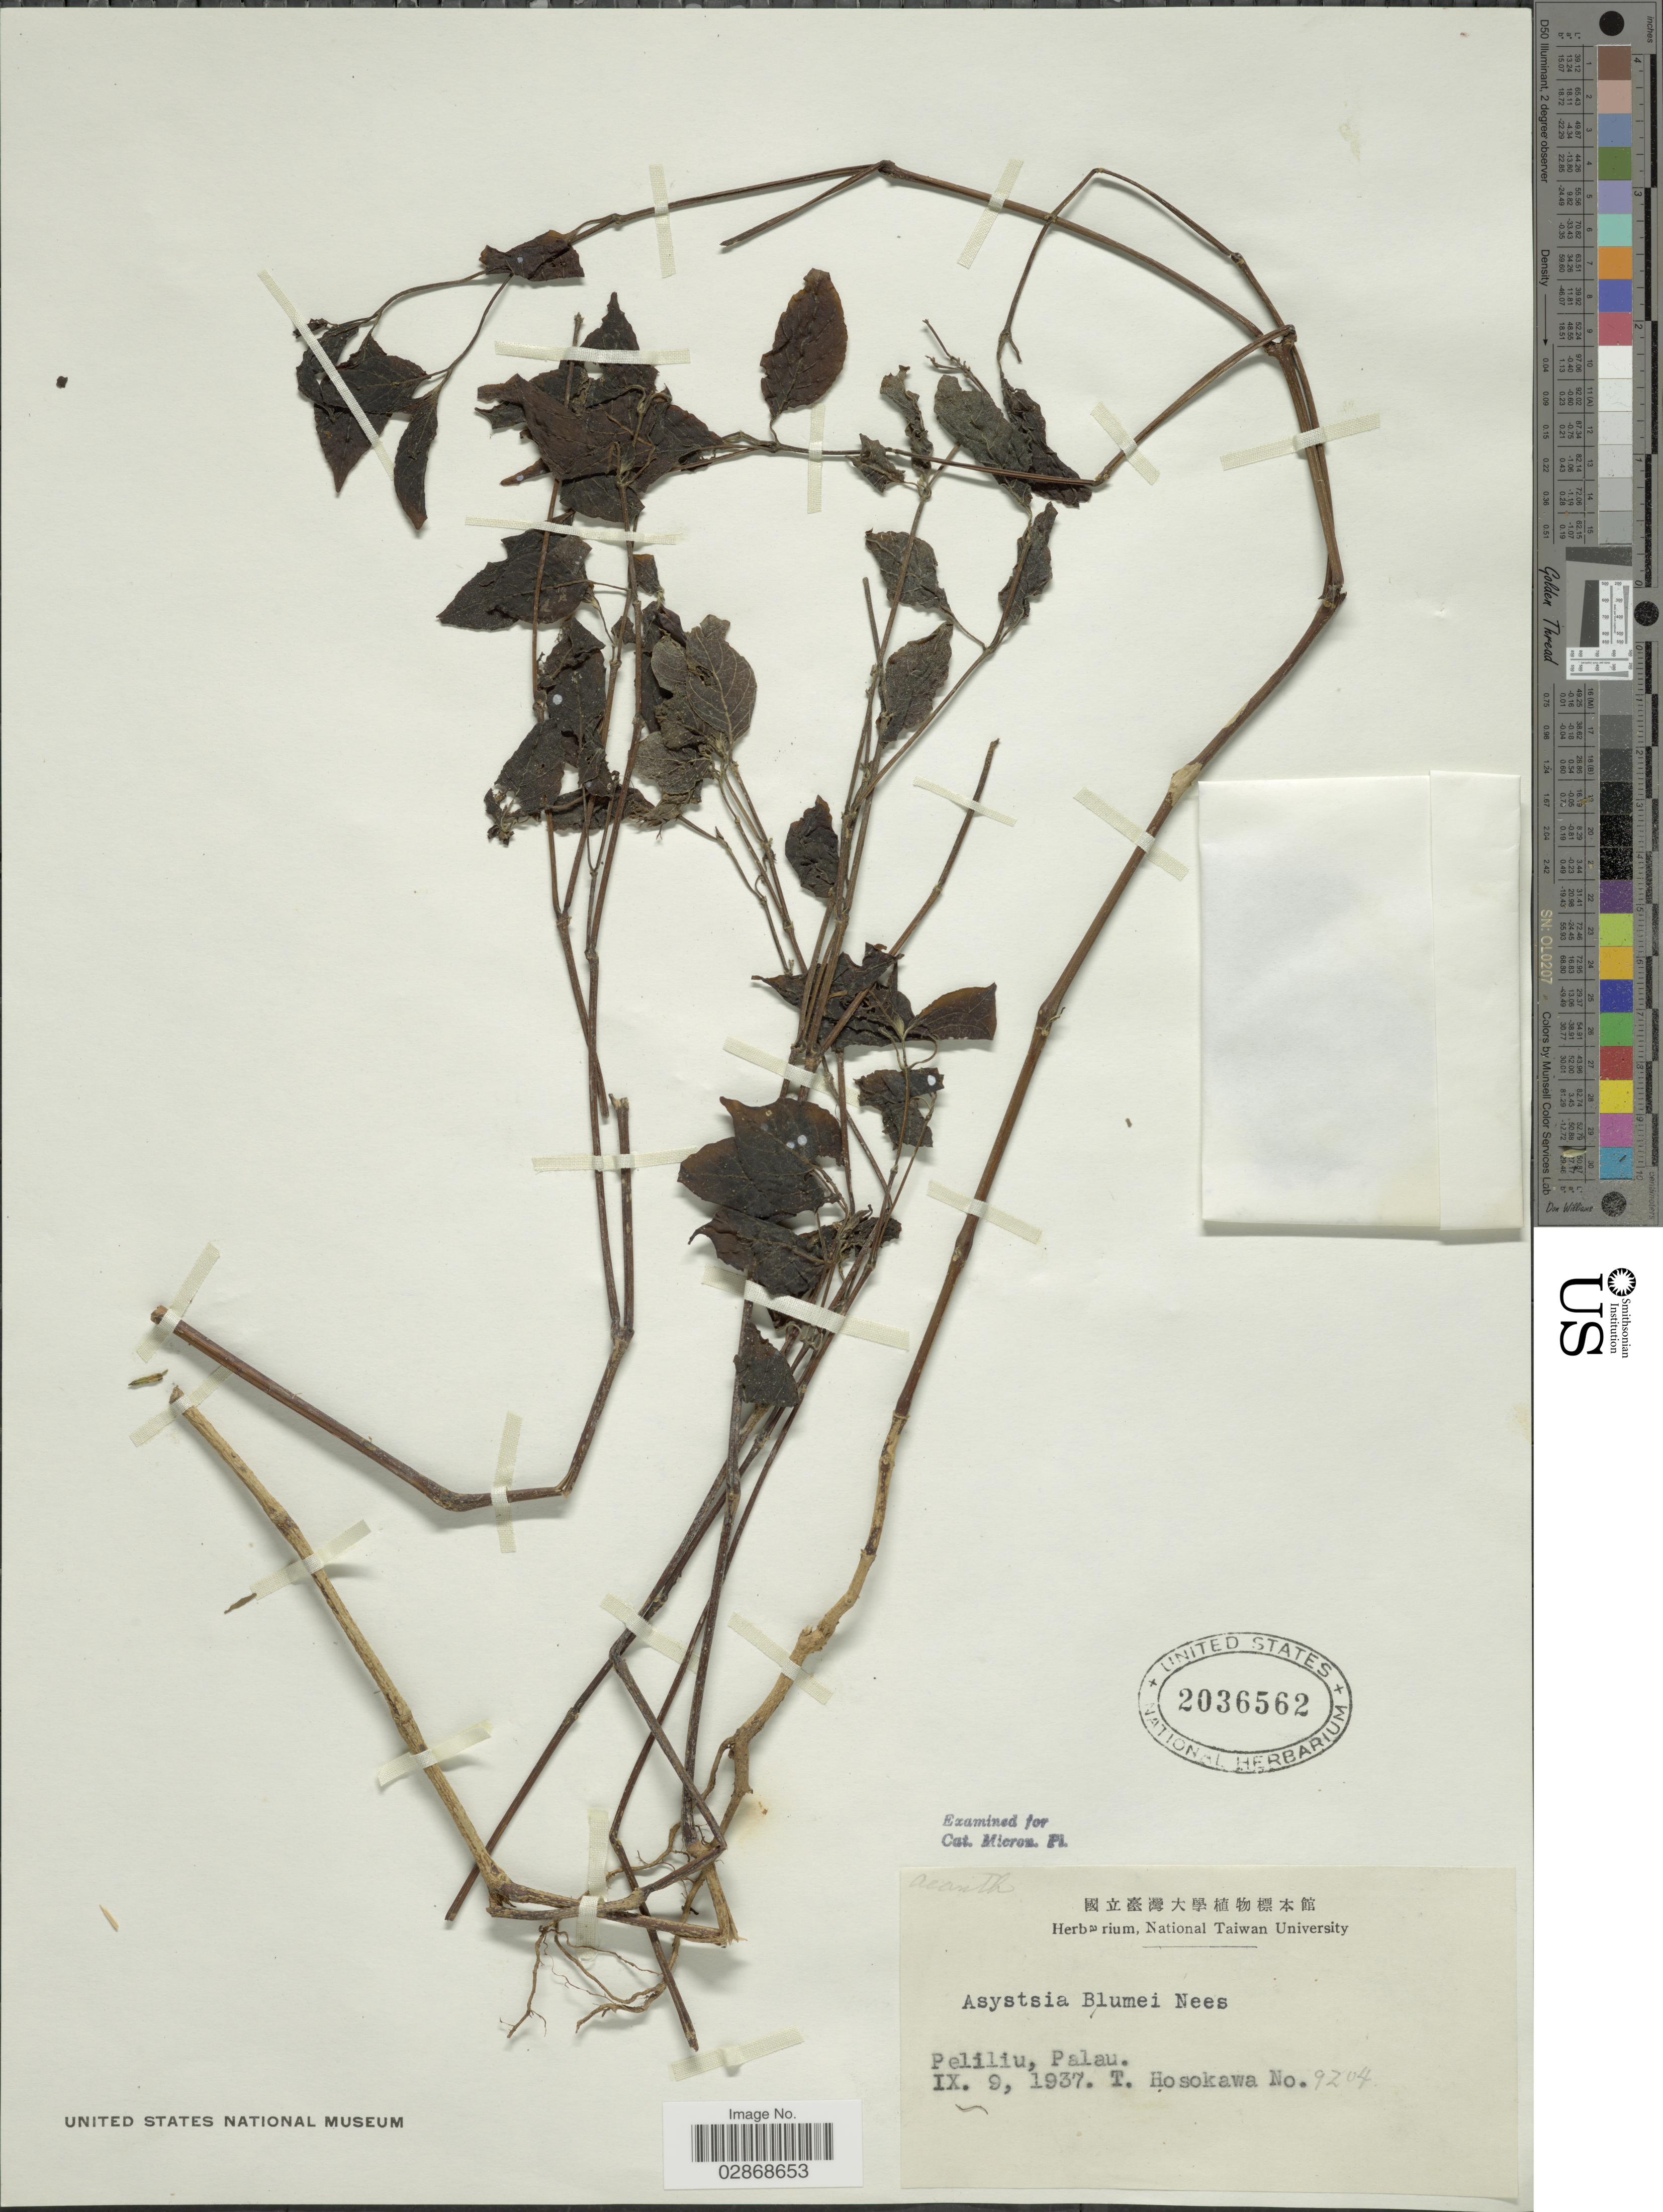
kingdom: Plantae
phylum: Tracheophyta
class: Magnoliopsida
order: Lamiales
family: Acanthaceae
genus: Asystasia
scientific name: Asystasia blumei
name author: Nees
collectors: T. Hosokawa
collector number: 9204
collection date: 1937-09-09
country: Palau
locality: Peliliu, Palau.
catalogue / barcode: US 2036562